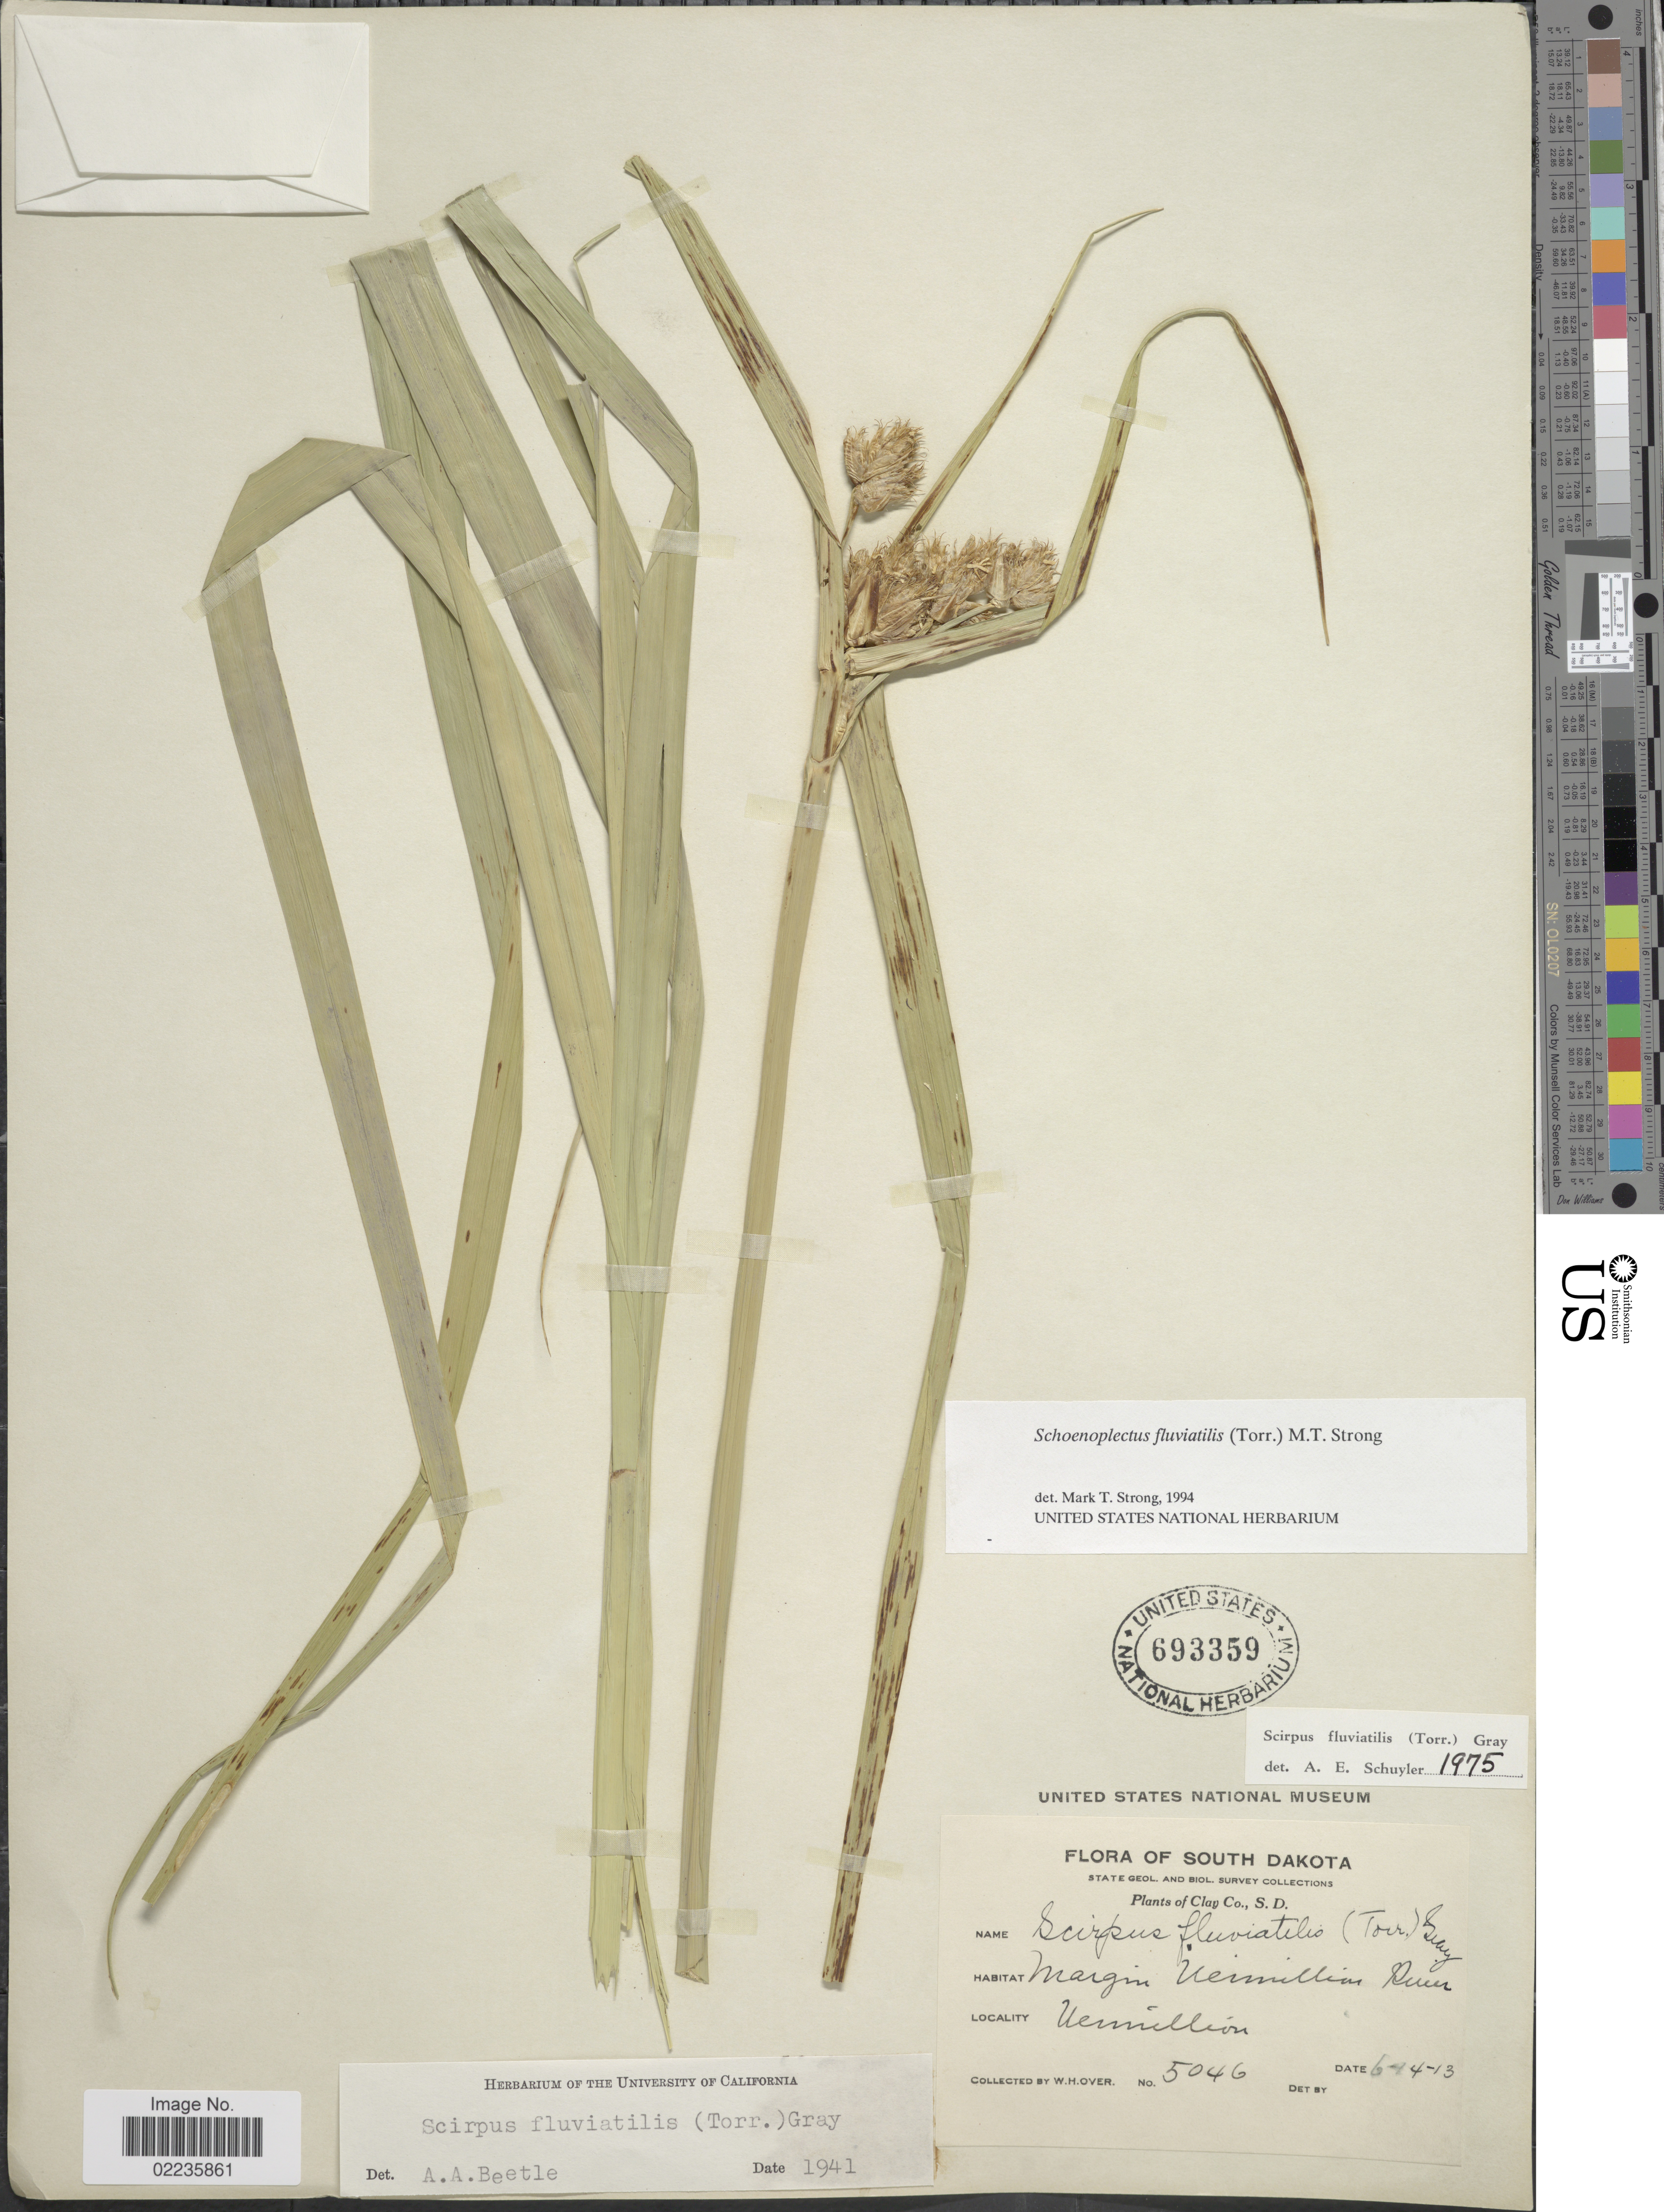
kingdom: Plantae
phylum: Tracheophyta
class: Liliopsida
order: Poales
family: Cyperaceae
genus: Bolboschoenus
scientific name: Bolboschoenus fluviatilis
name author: (Torr.) Soják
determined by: Strong, M. T., (US), Smithsonian Institution - National Museum of Natural History (UNITED STATES)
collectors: W. Over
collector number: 5046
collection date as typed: Transcribed d/m/y: 14/6/13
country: United States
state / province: South Dakota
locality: Clay Co., S.D. margin Vermillion River. Vermillion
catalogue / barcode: US 693359